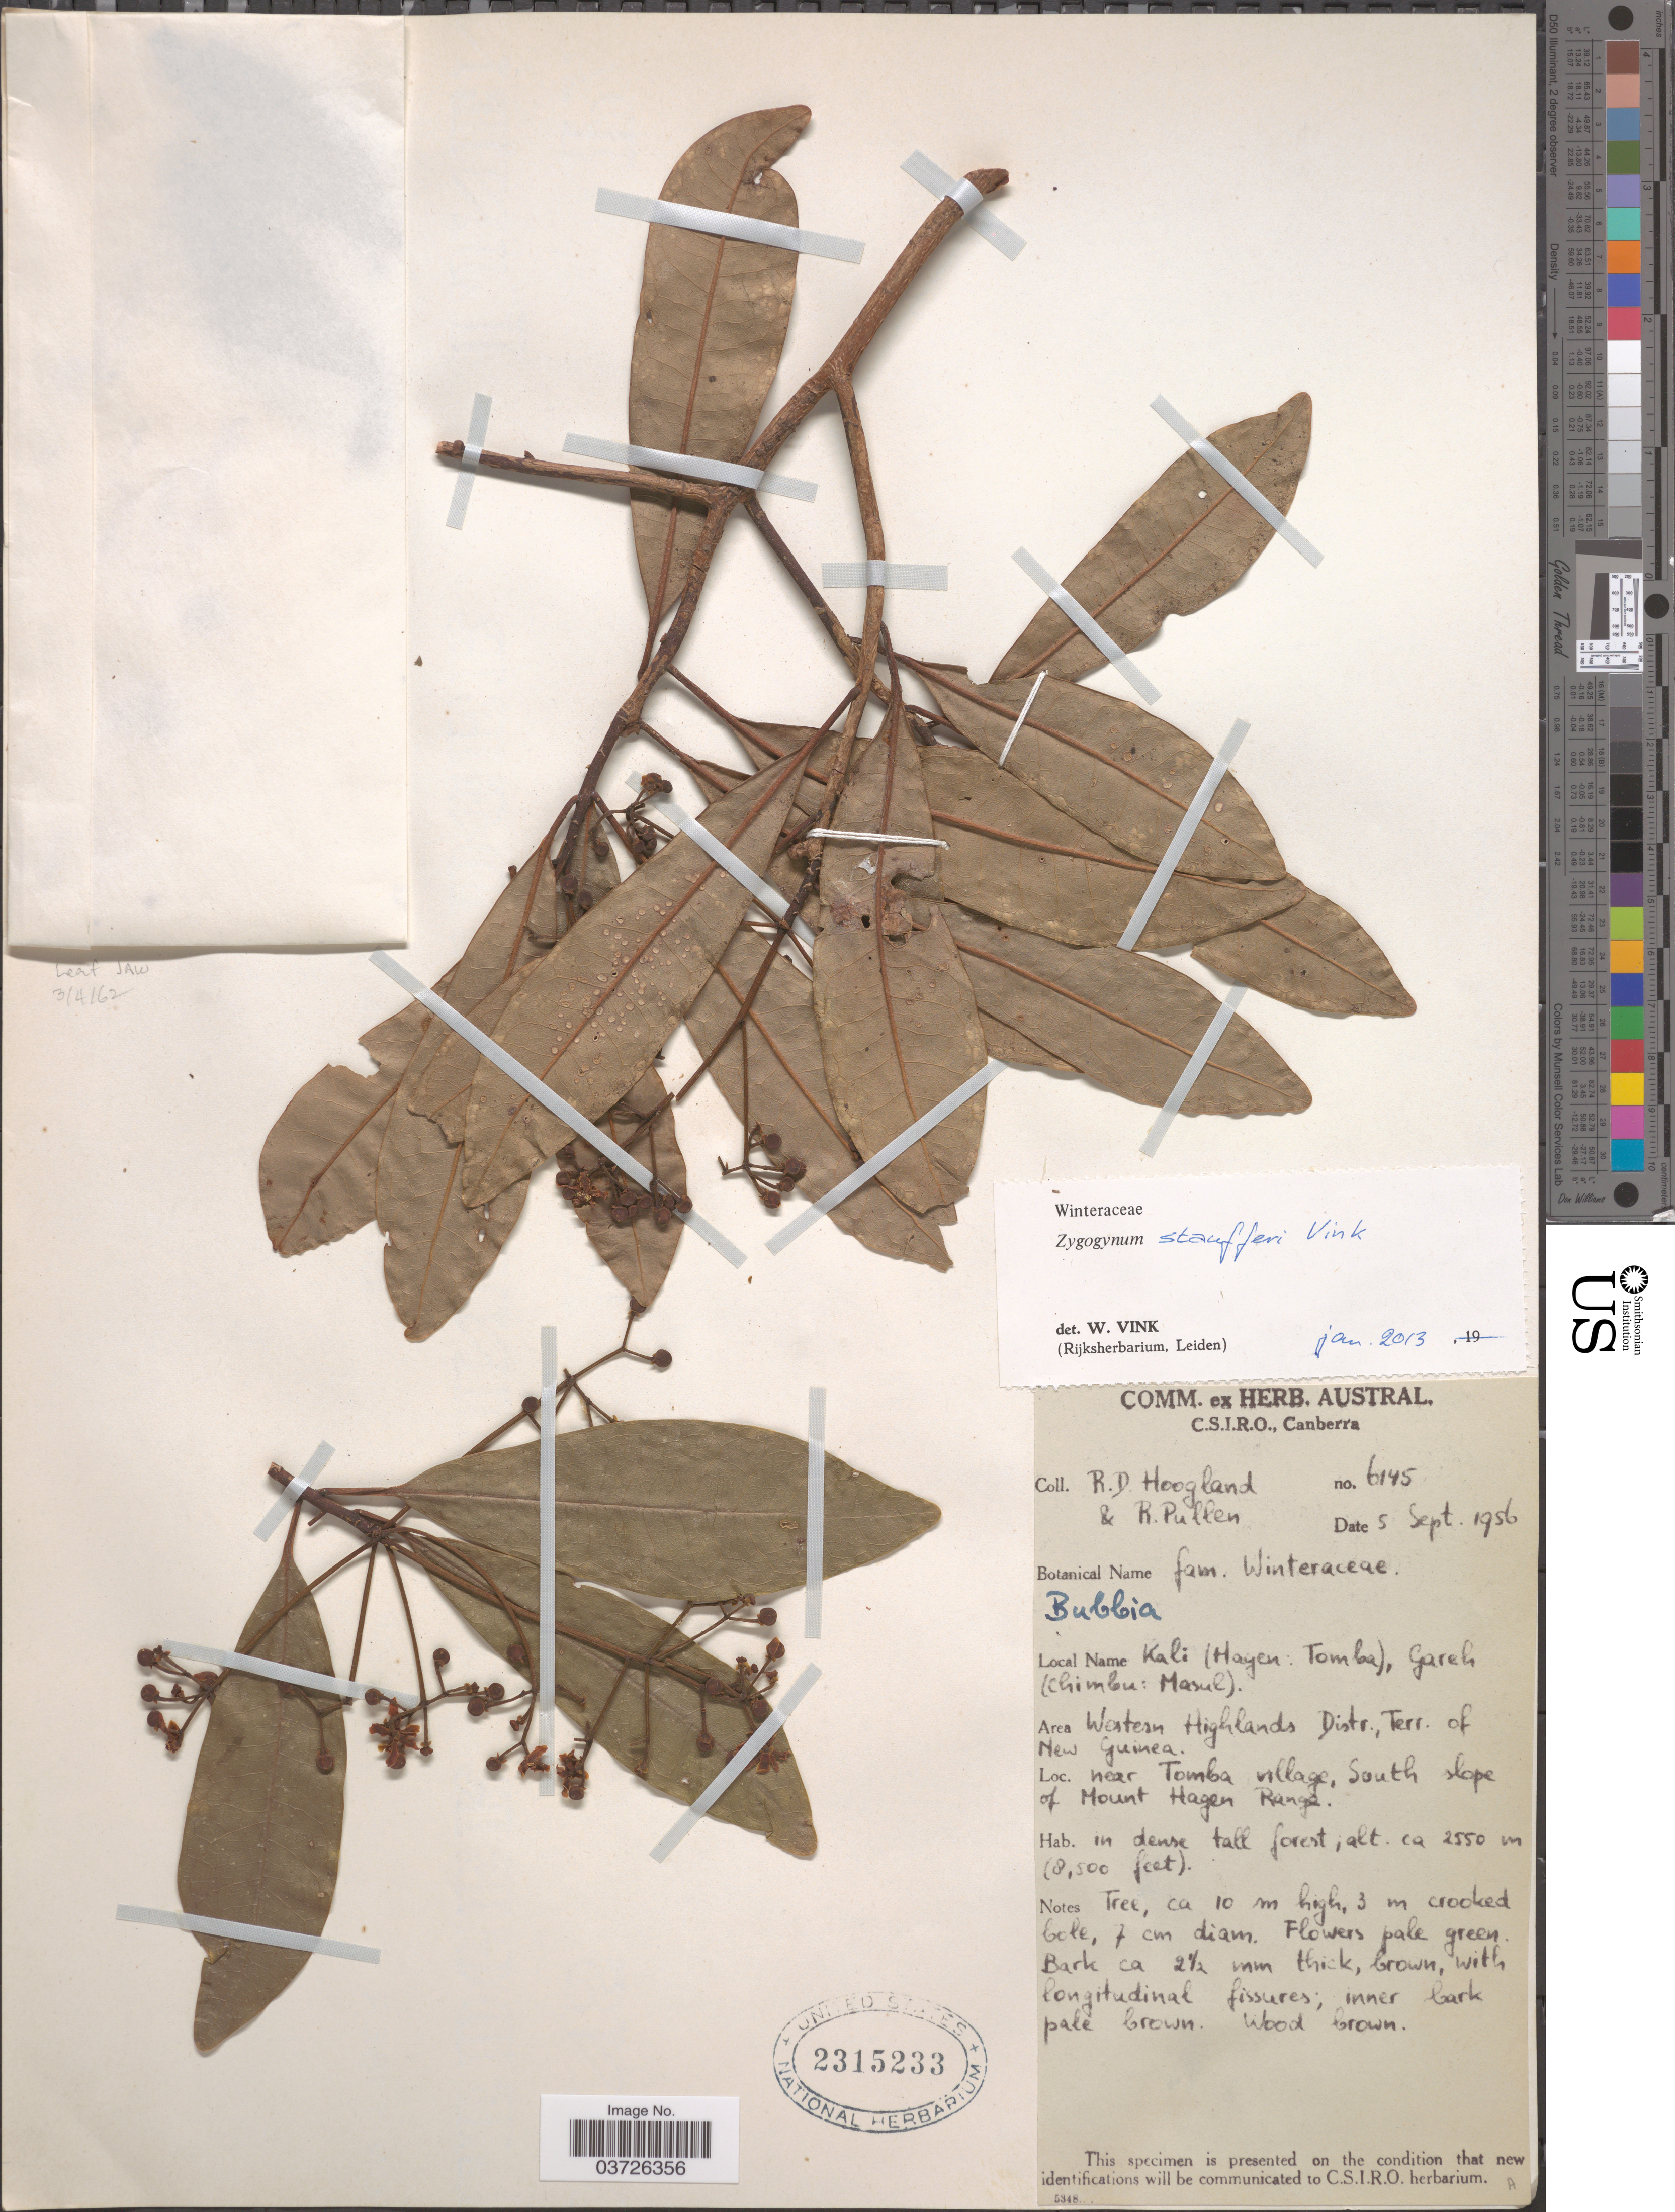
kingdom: Plantae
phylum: Tracheophyta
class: Magnoliopsida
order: Canellales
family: Winteraceae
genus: Zygogynum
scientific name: Zygogynum staufferi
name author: Vink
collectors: R. D. Hoogland & R. Pullen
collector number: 6145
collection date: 1956-09-05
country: Papua New Guinea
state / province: Western Highlands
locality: Area Western Highlands Distr., Terr. of New Guinea. Near Tomba village, South slope of Mount Hagen Range.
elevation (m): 2550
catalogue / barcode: US 2315233